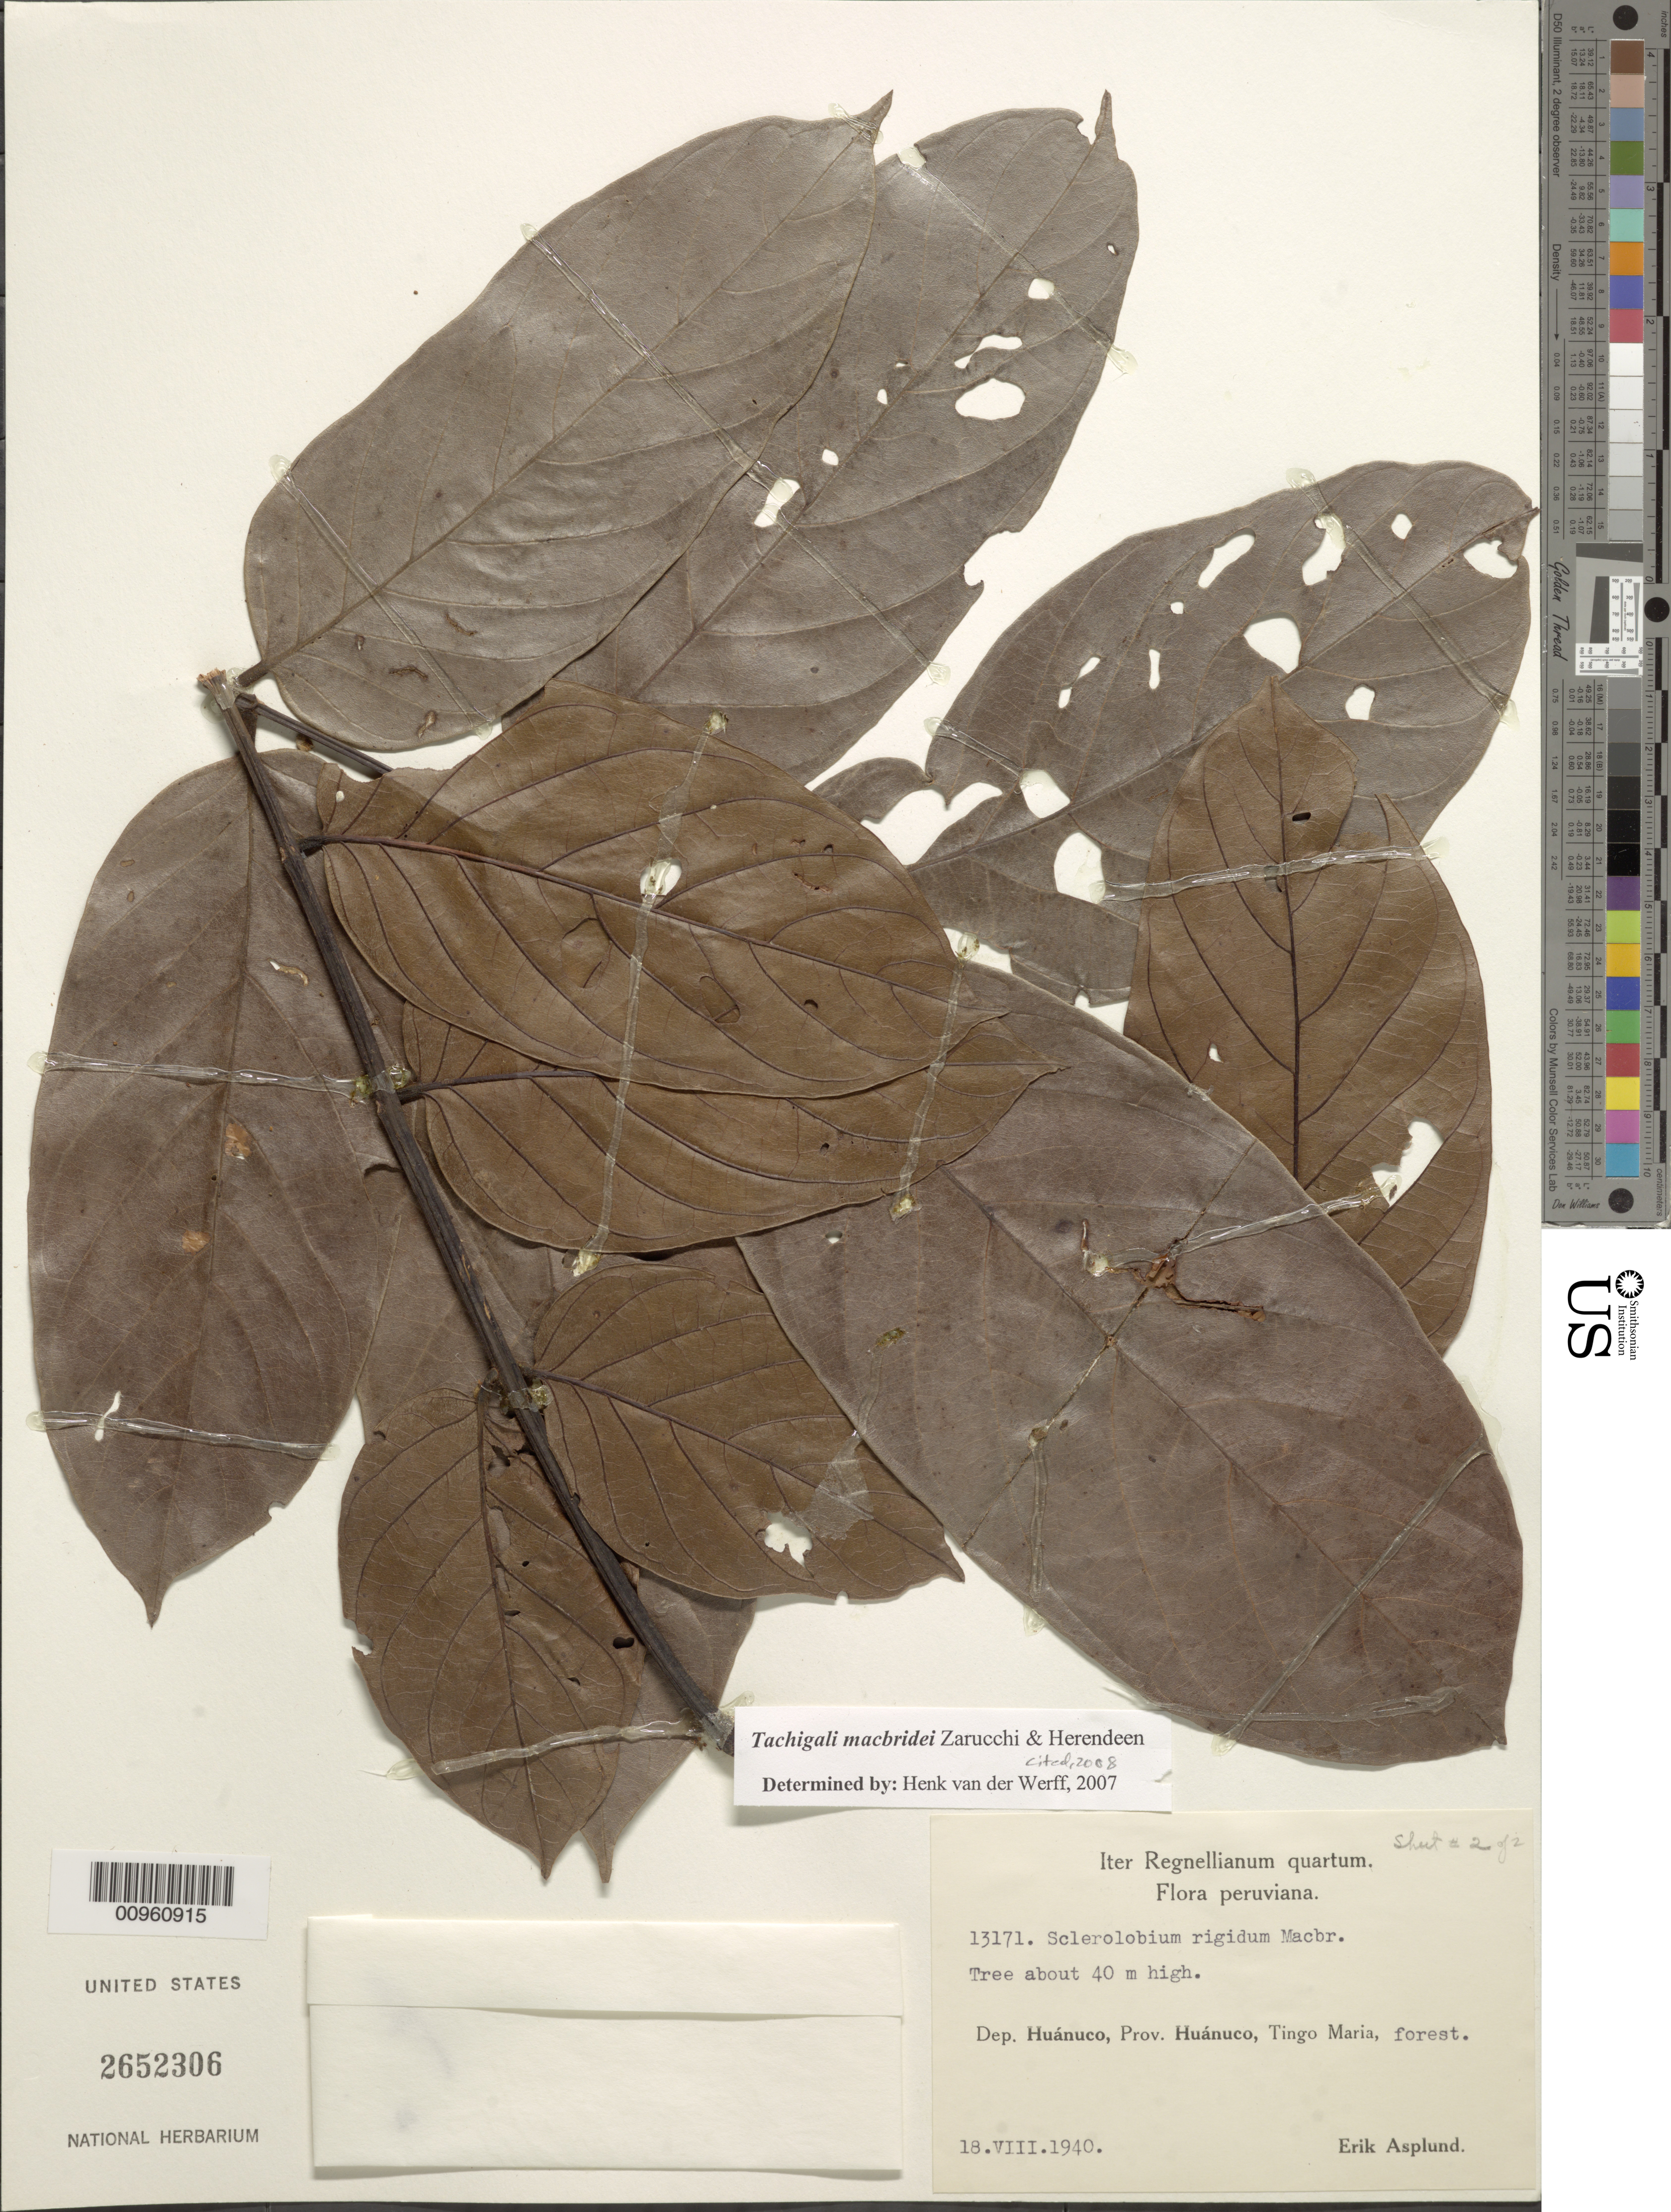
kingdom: Plantae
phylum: Tracheophyta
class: Magnoliopsida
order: Fabales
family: Fabaceae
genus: Tachigali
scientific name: Tachigali macbridei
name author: Zarucchi & Herend.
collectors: E. Asplund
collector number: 13171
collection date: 1940-08-18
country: Peru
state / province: Huánuco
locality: Tingo Maria, Prov. Huanuco, Dep. Huanuco, Flora Peruviana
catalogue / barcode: US 2652305